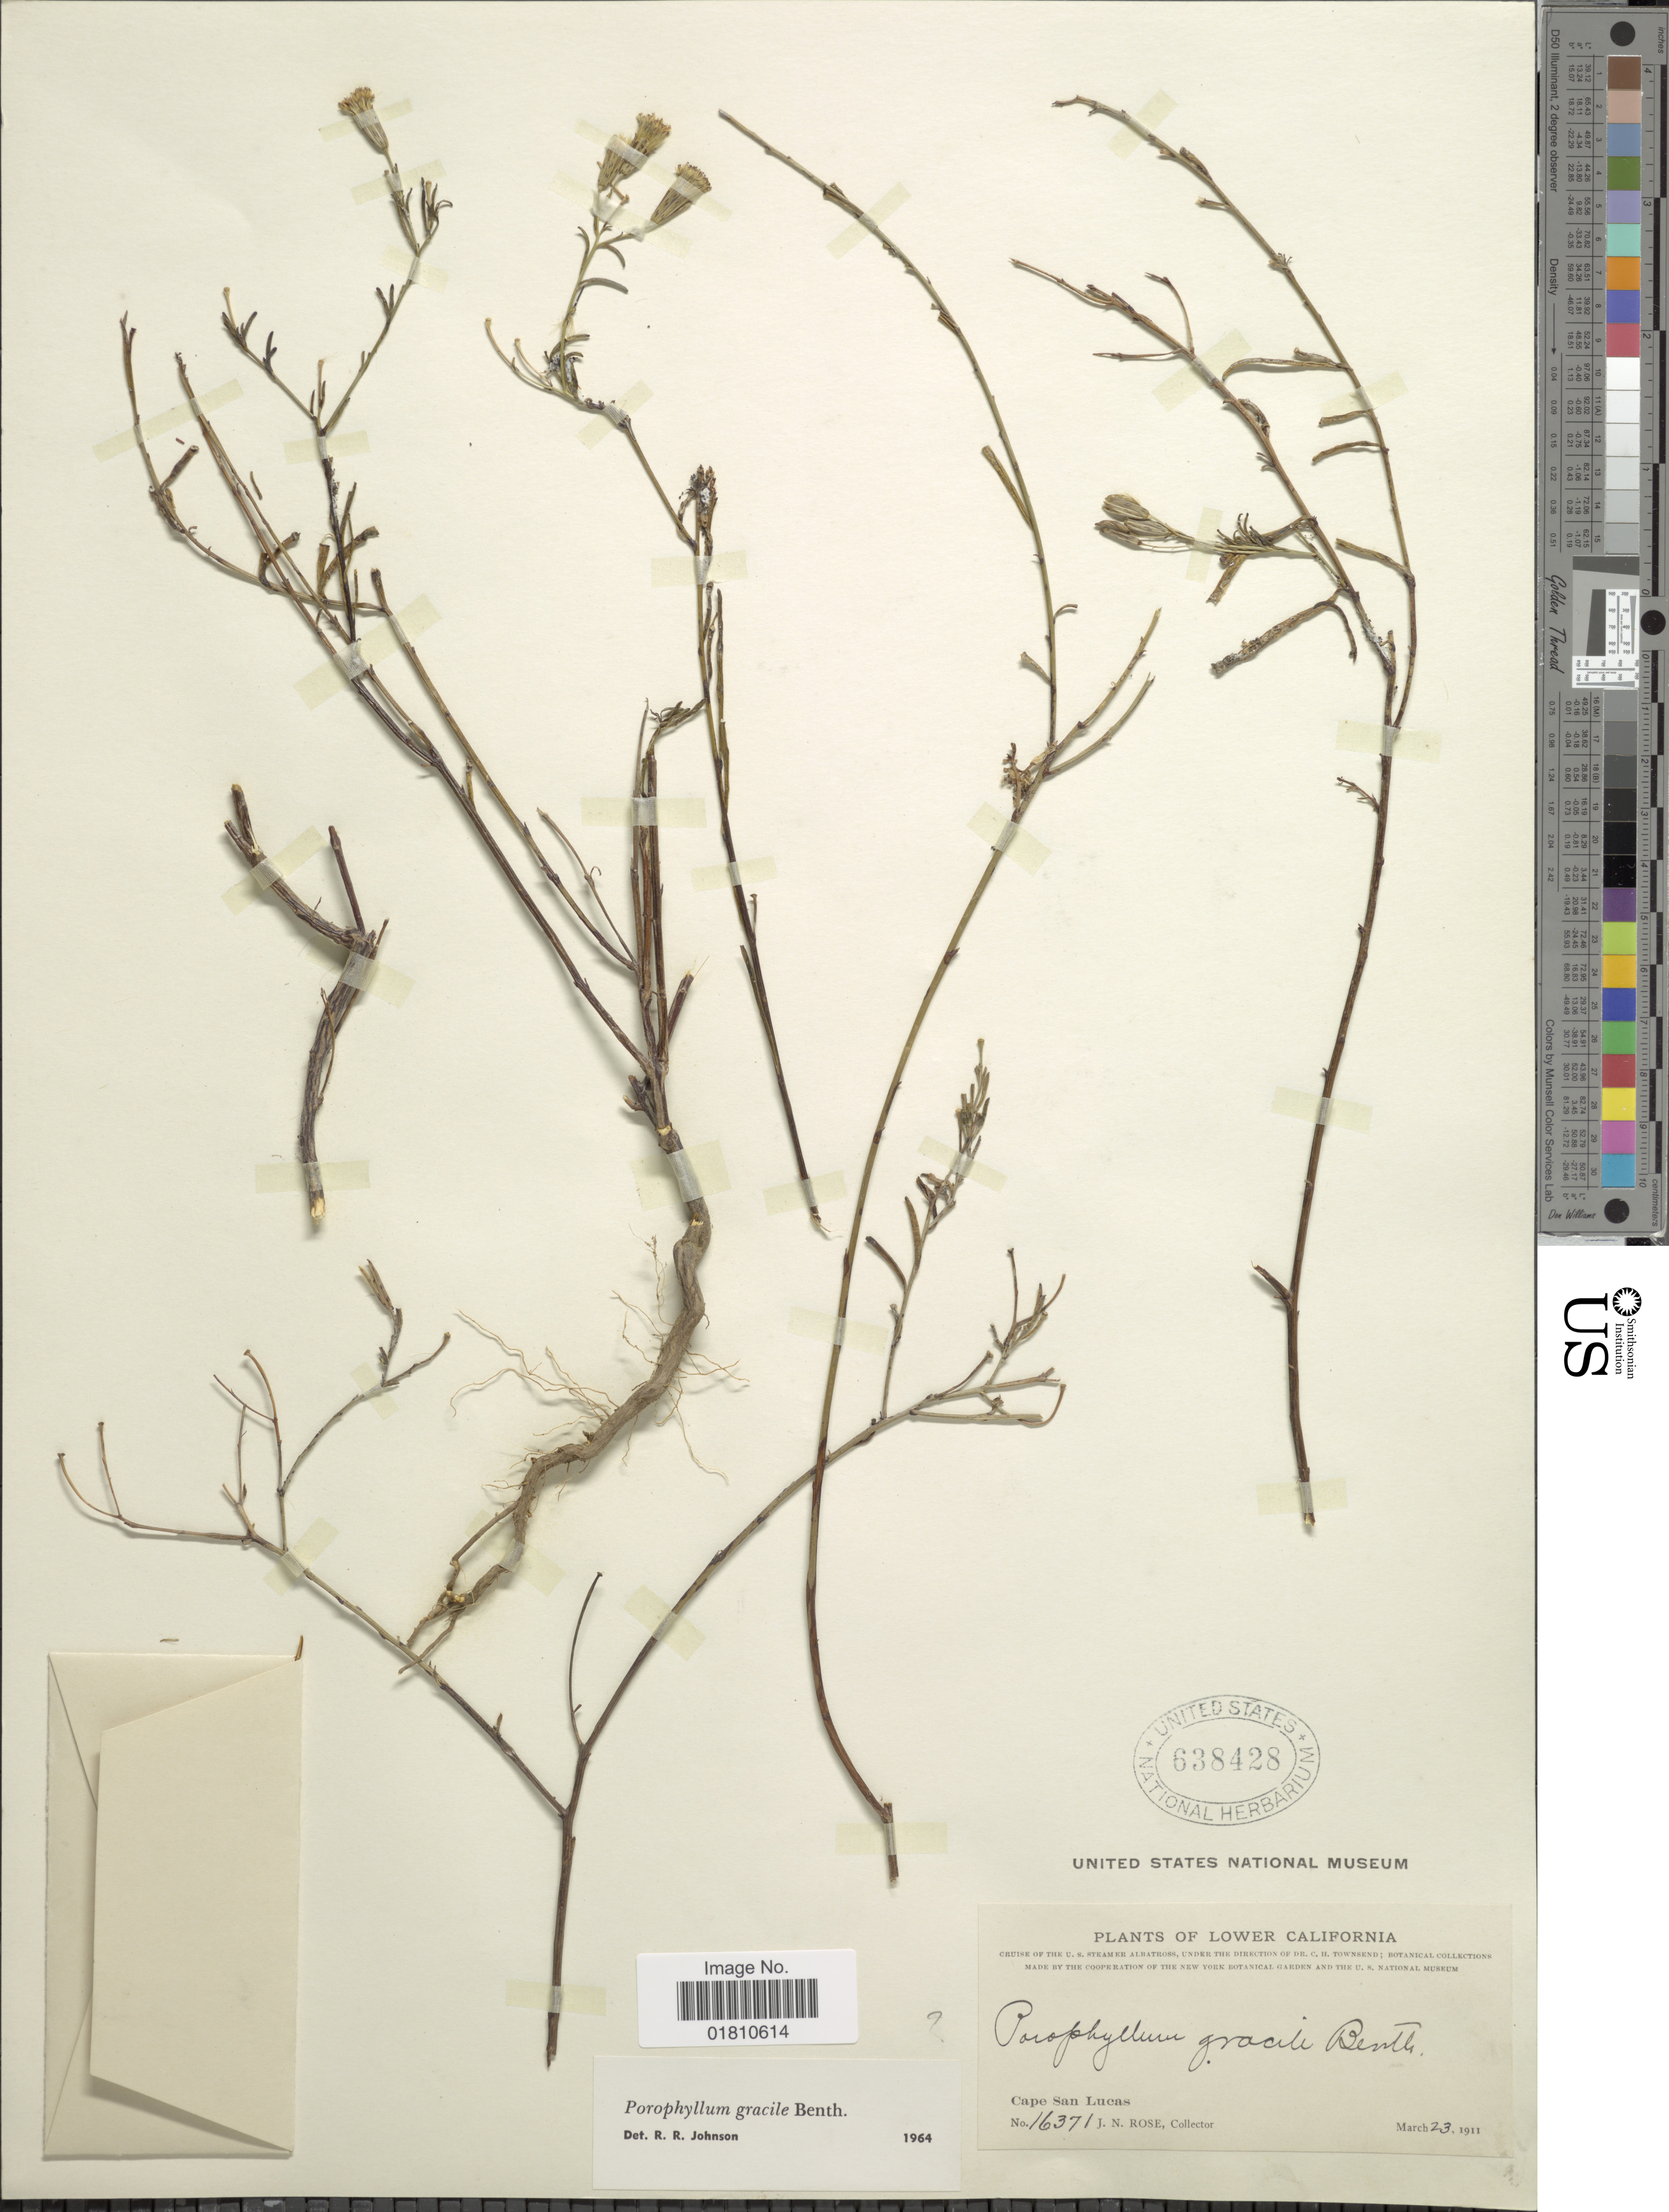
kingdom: Plantae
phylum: Tracheophyta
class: Magnoliopsida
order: Asterales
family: Asteraceae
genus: Porophyllum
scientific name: Porophyllum gracile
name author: Benth.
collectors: J. N. Rose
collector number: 16371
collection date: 1911-03-23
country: Mexico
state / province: Baja California Sur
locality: Lower California, Cape San Lucas.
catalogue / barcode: US 638428